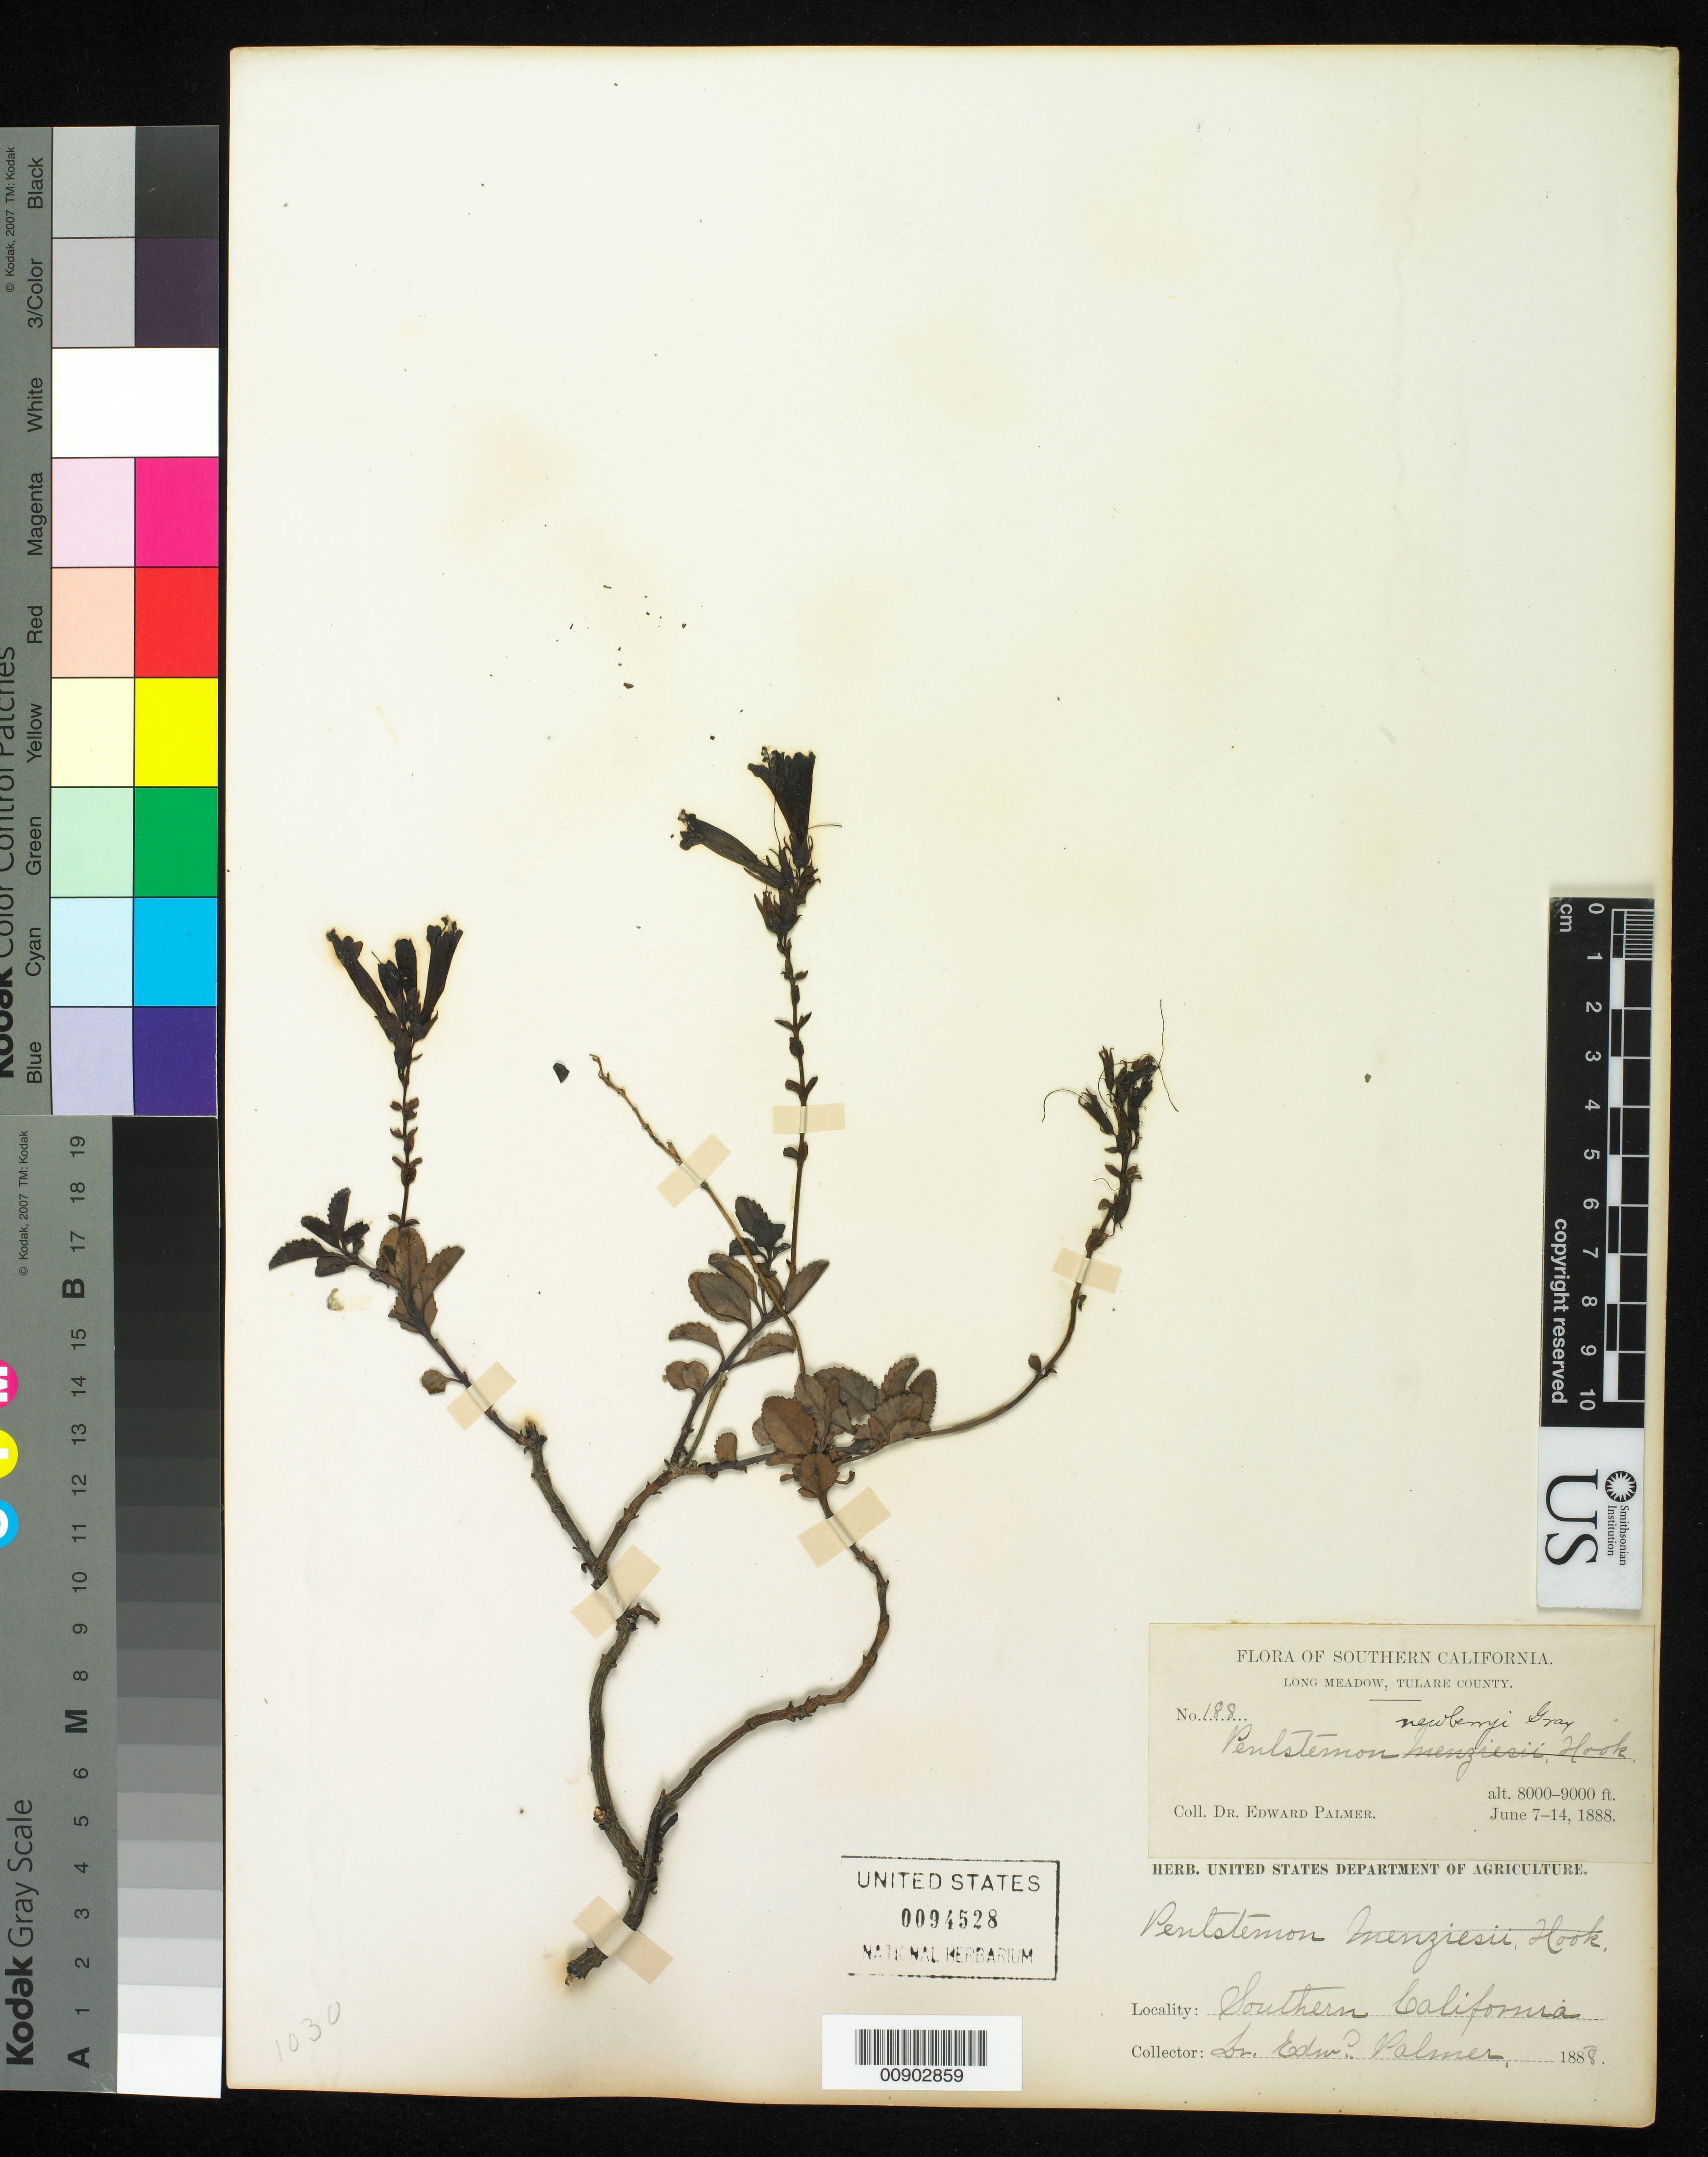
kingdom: Plantae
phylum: Tracheophyta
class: Magnoliopsida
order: Lamiales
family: Plantaginaceae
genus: Penstemon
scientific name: Penstemon newberryi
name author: A. Gray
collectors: E. Palmer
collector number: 188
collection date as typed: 07 Jun 1888 to 14 Jun 1888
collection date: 1888-06-07/1888-06-14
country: United States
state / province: California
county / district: Tulare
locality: Long Meadow, Tulare County, California.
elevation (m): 2438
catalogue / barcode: US 94528